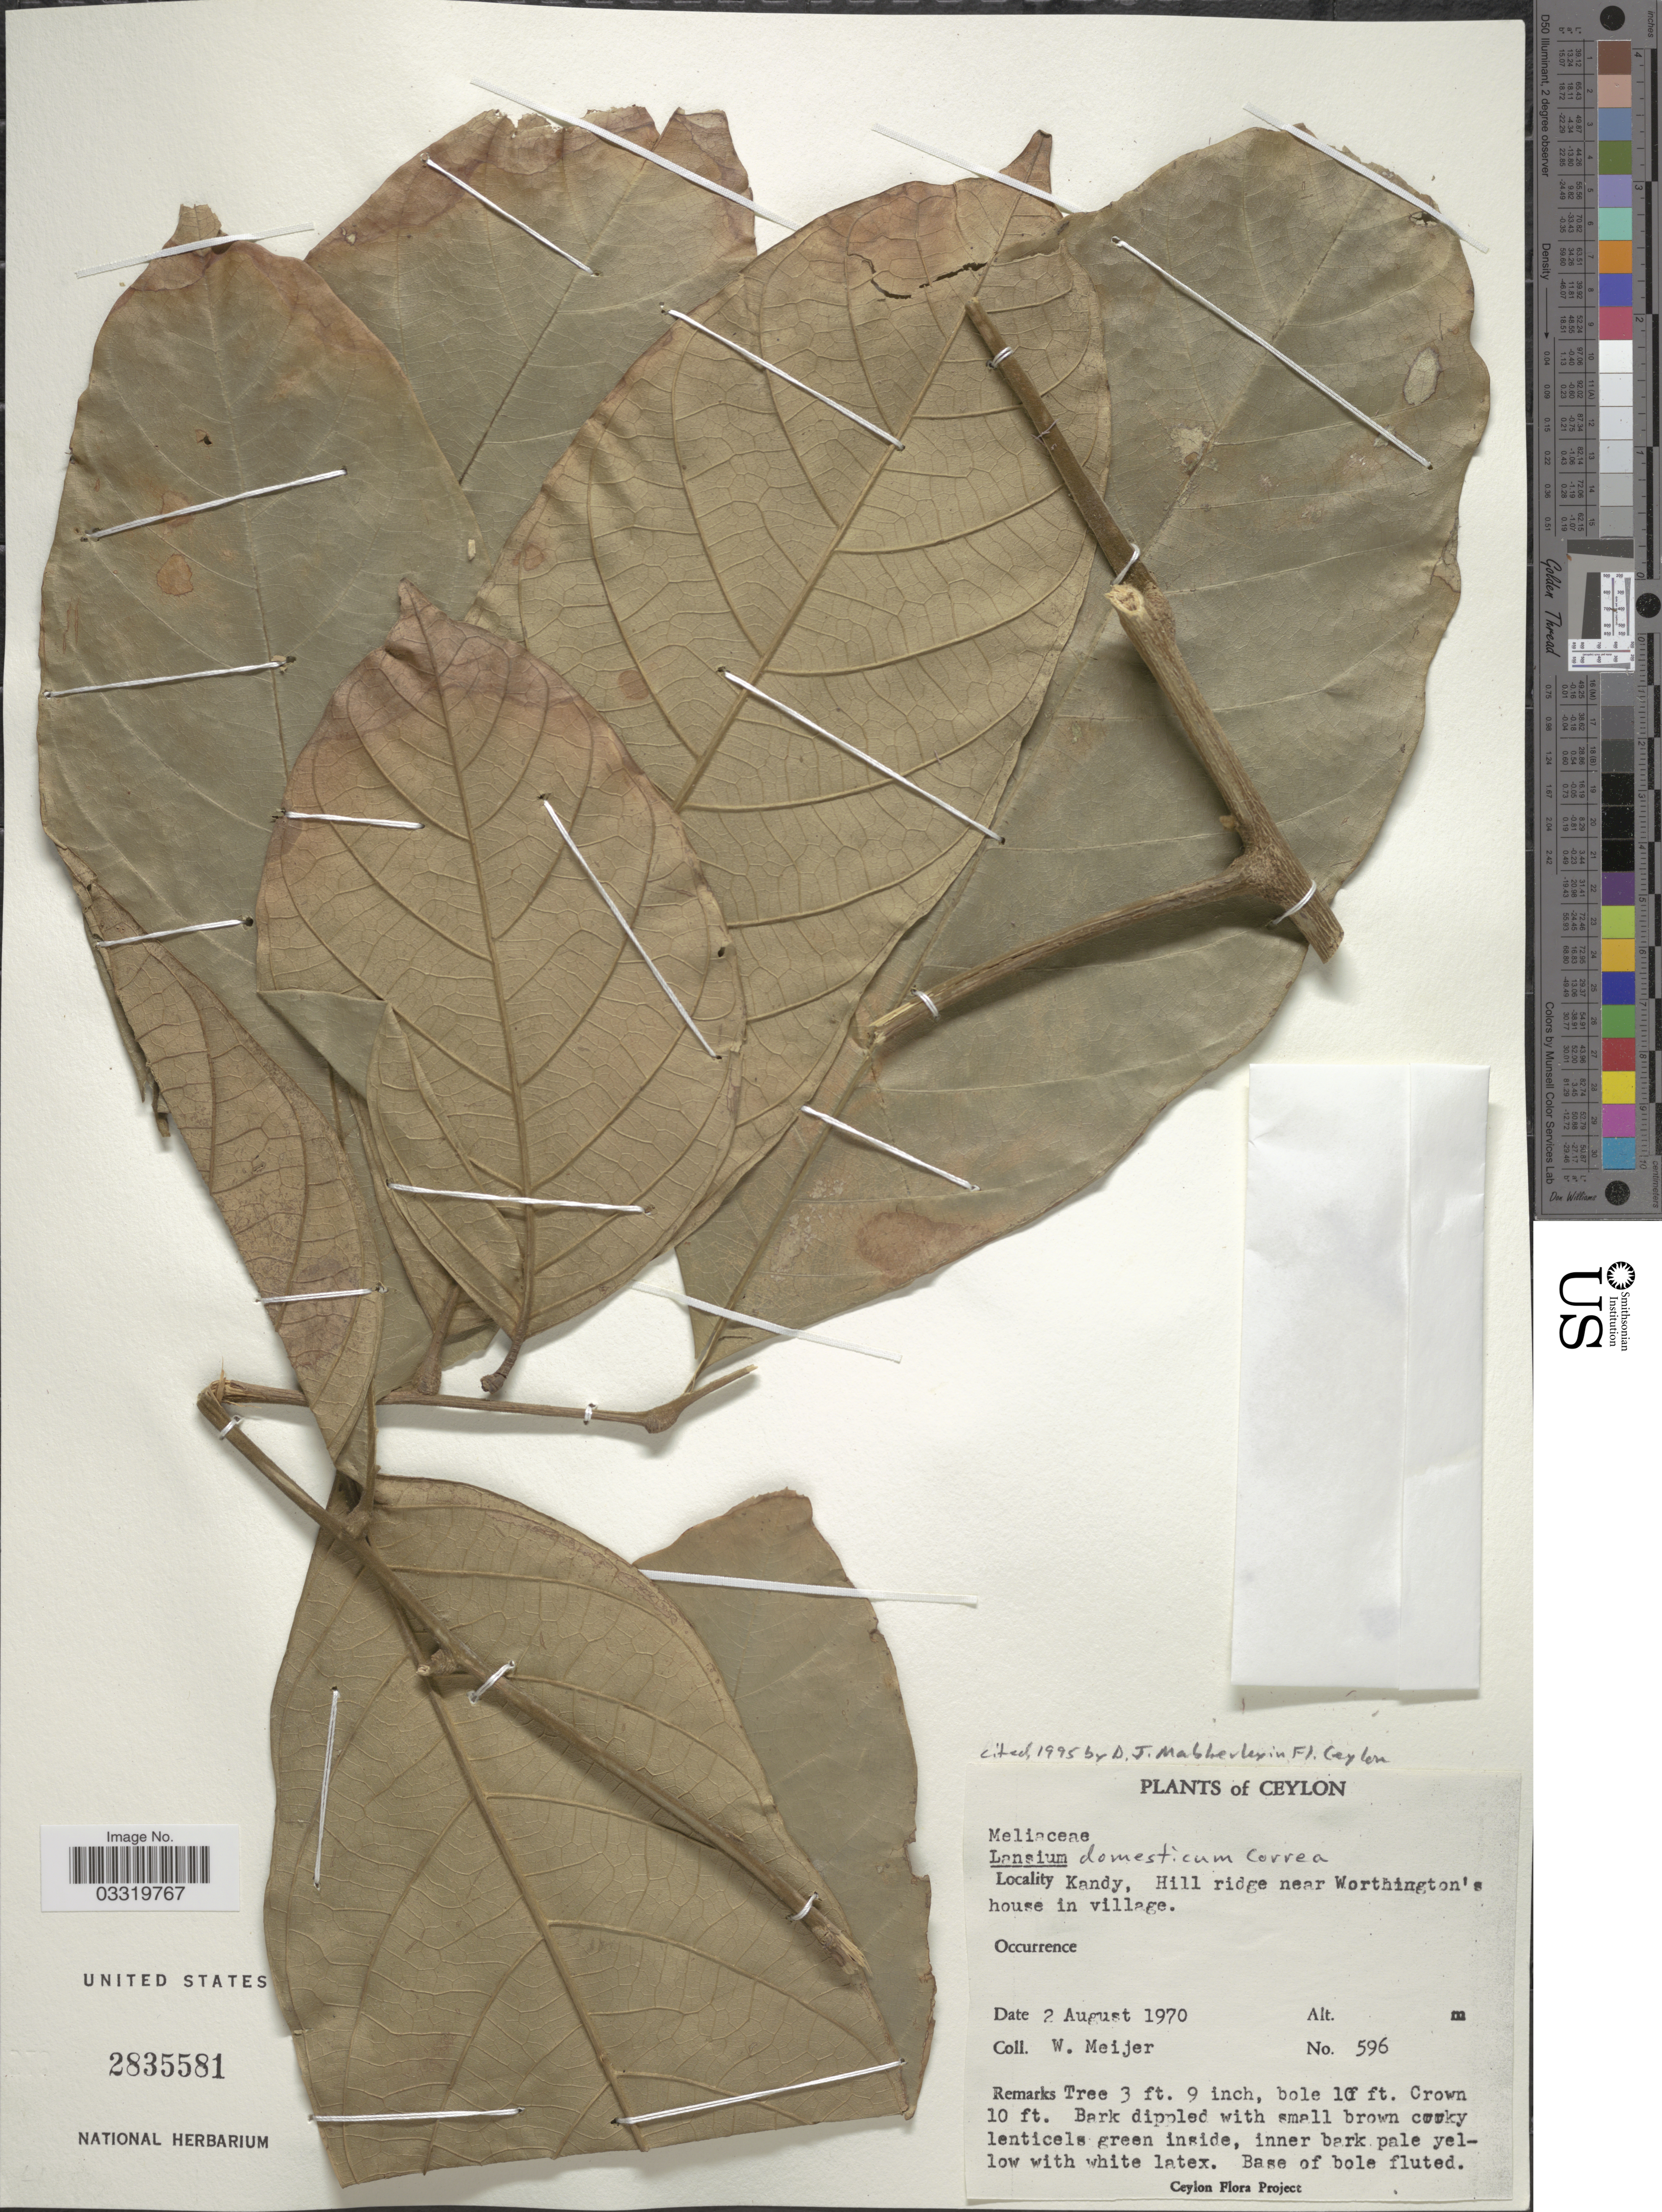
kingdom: Plantae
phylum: Tracheophyta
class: Magnoliopsida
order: Sapindales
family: Meliaceae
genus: Lansium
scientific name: Lansium domesticum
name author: Corrêa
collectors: W. Meijer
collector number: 596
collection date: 1970-08-02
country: Sri Lanka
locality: Ceylon, Kandy, Hill ridge near Worthington's house in village.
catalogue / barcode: US 2835581